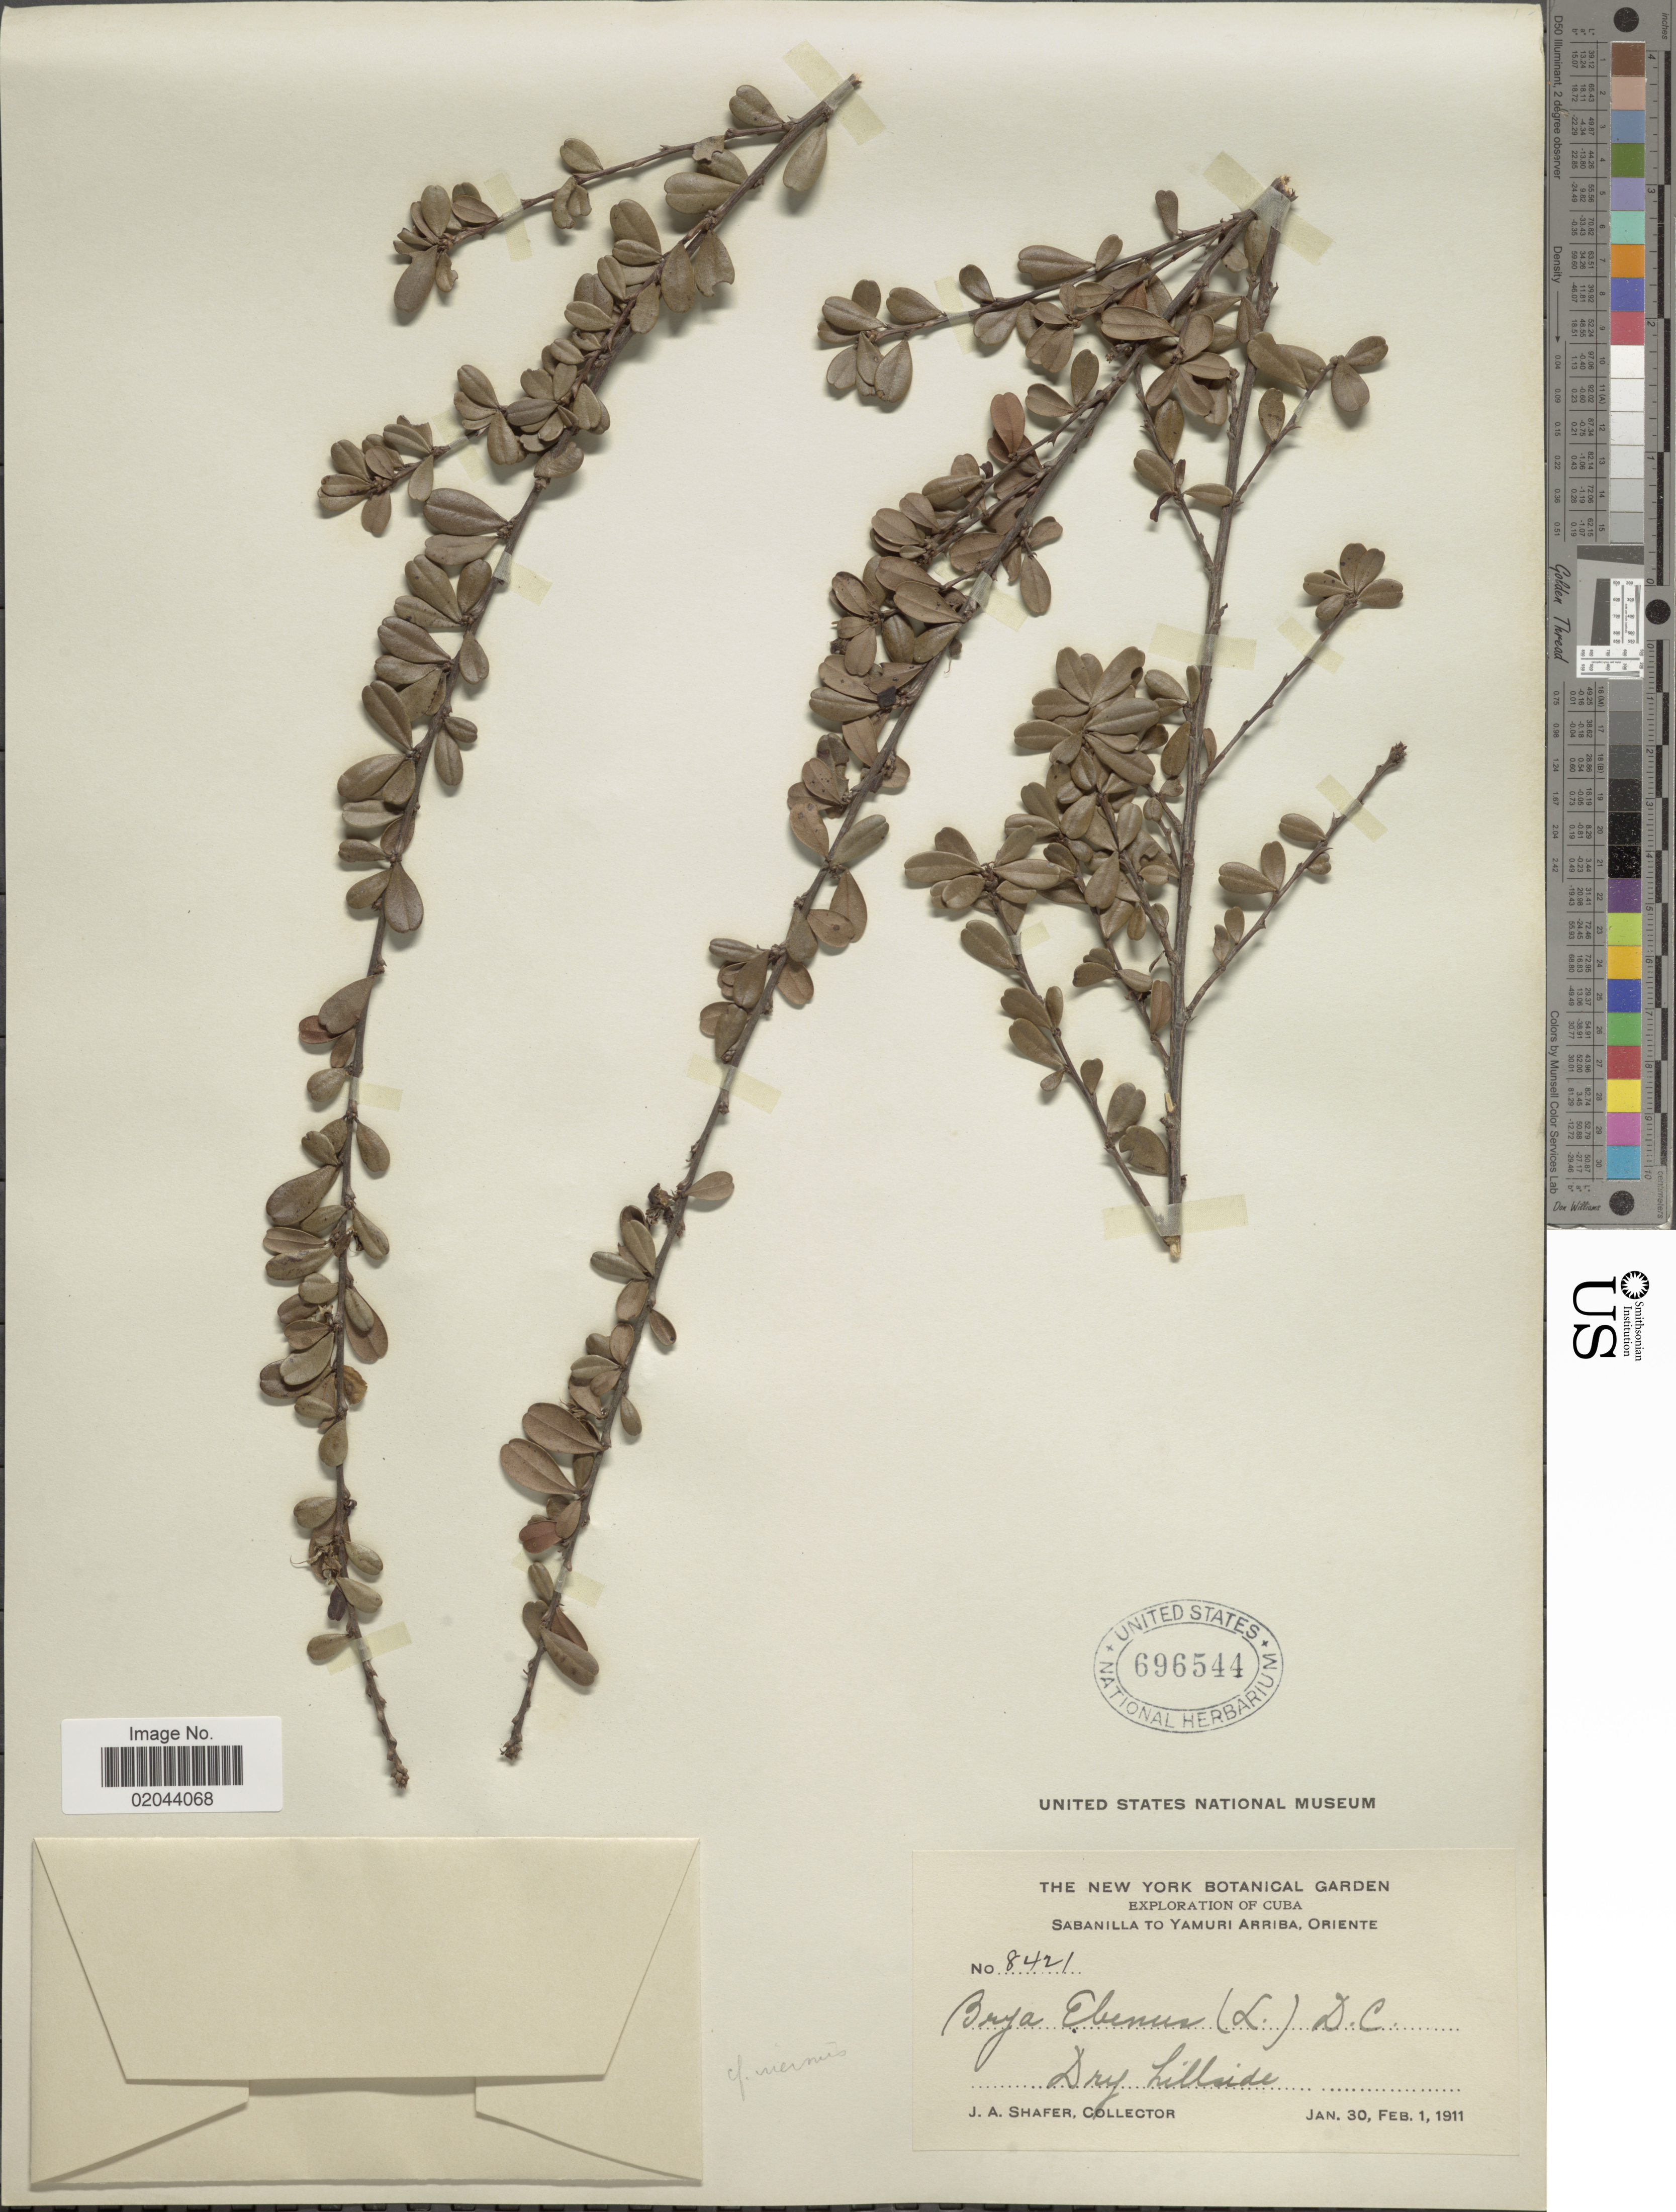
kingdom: Plantae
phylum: Tracheophyta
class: Magnoliopsida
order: Fabales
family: Fabaceae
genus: Brya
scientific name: Brya subinermis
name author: León & Alain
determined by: Strong, Mark T., (BOT), Smithsonian Institution - National Museum of Natural History (UNITED STATES)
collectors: J. A. Shafer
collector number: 8421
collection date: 1911-01-30/1911-02-01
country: Cuba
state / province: Oriente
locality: Sabanilla to Yamuri Arriba, Dry hillside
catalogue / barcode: US 696544